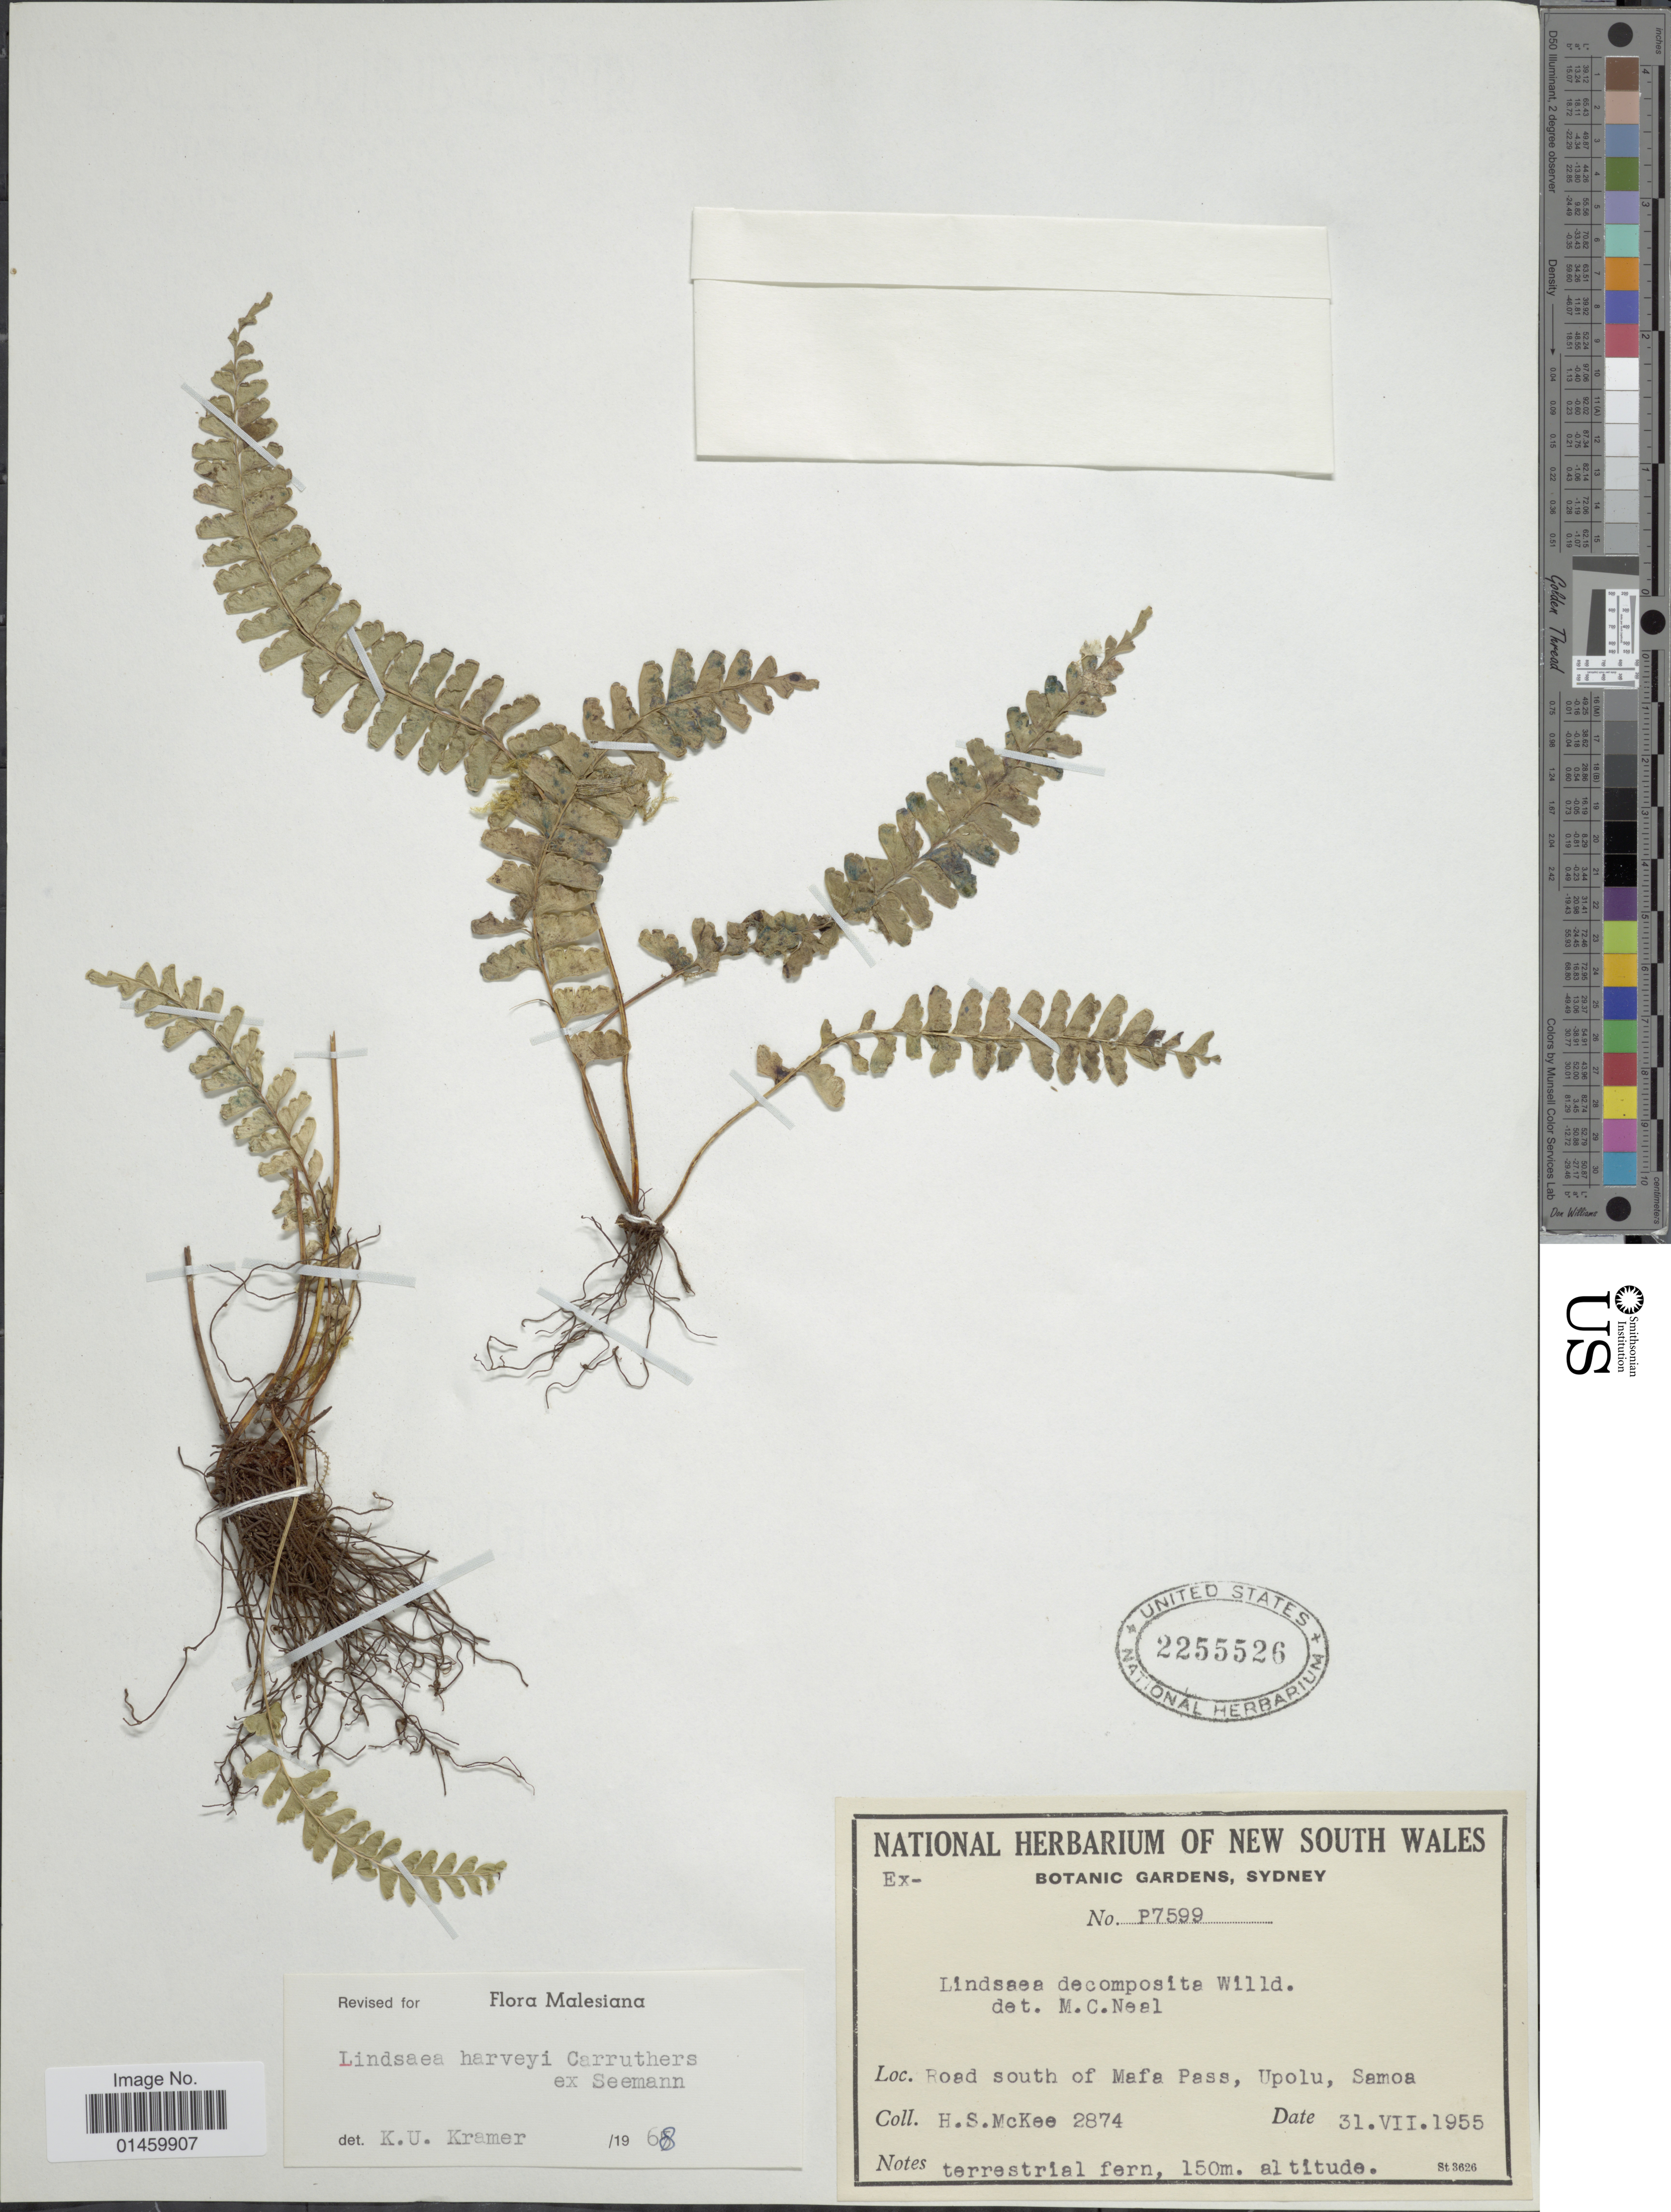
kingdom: Plantae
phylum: Tracheophyta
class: Polypodiopsida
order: Polypodiales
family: Lindsaeaceae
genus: Lindsaea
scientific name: Lindsaea harveyi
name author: Carruth. ex Seem.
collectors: H. S. McKee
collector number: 2874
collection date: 1955-07-31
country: Samoa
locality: Road south of Mafa Pass, Upolu, Samoa.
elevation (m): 150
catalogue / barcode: US 2255526